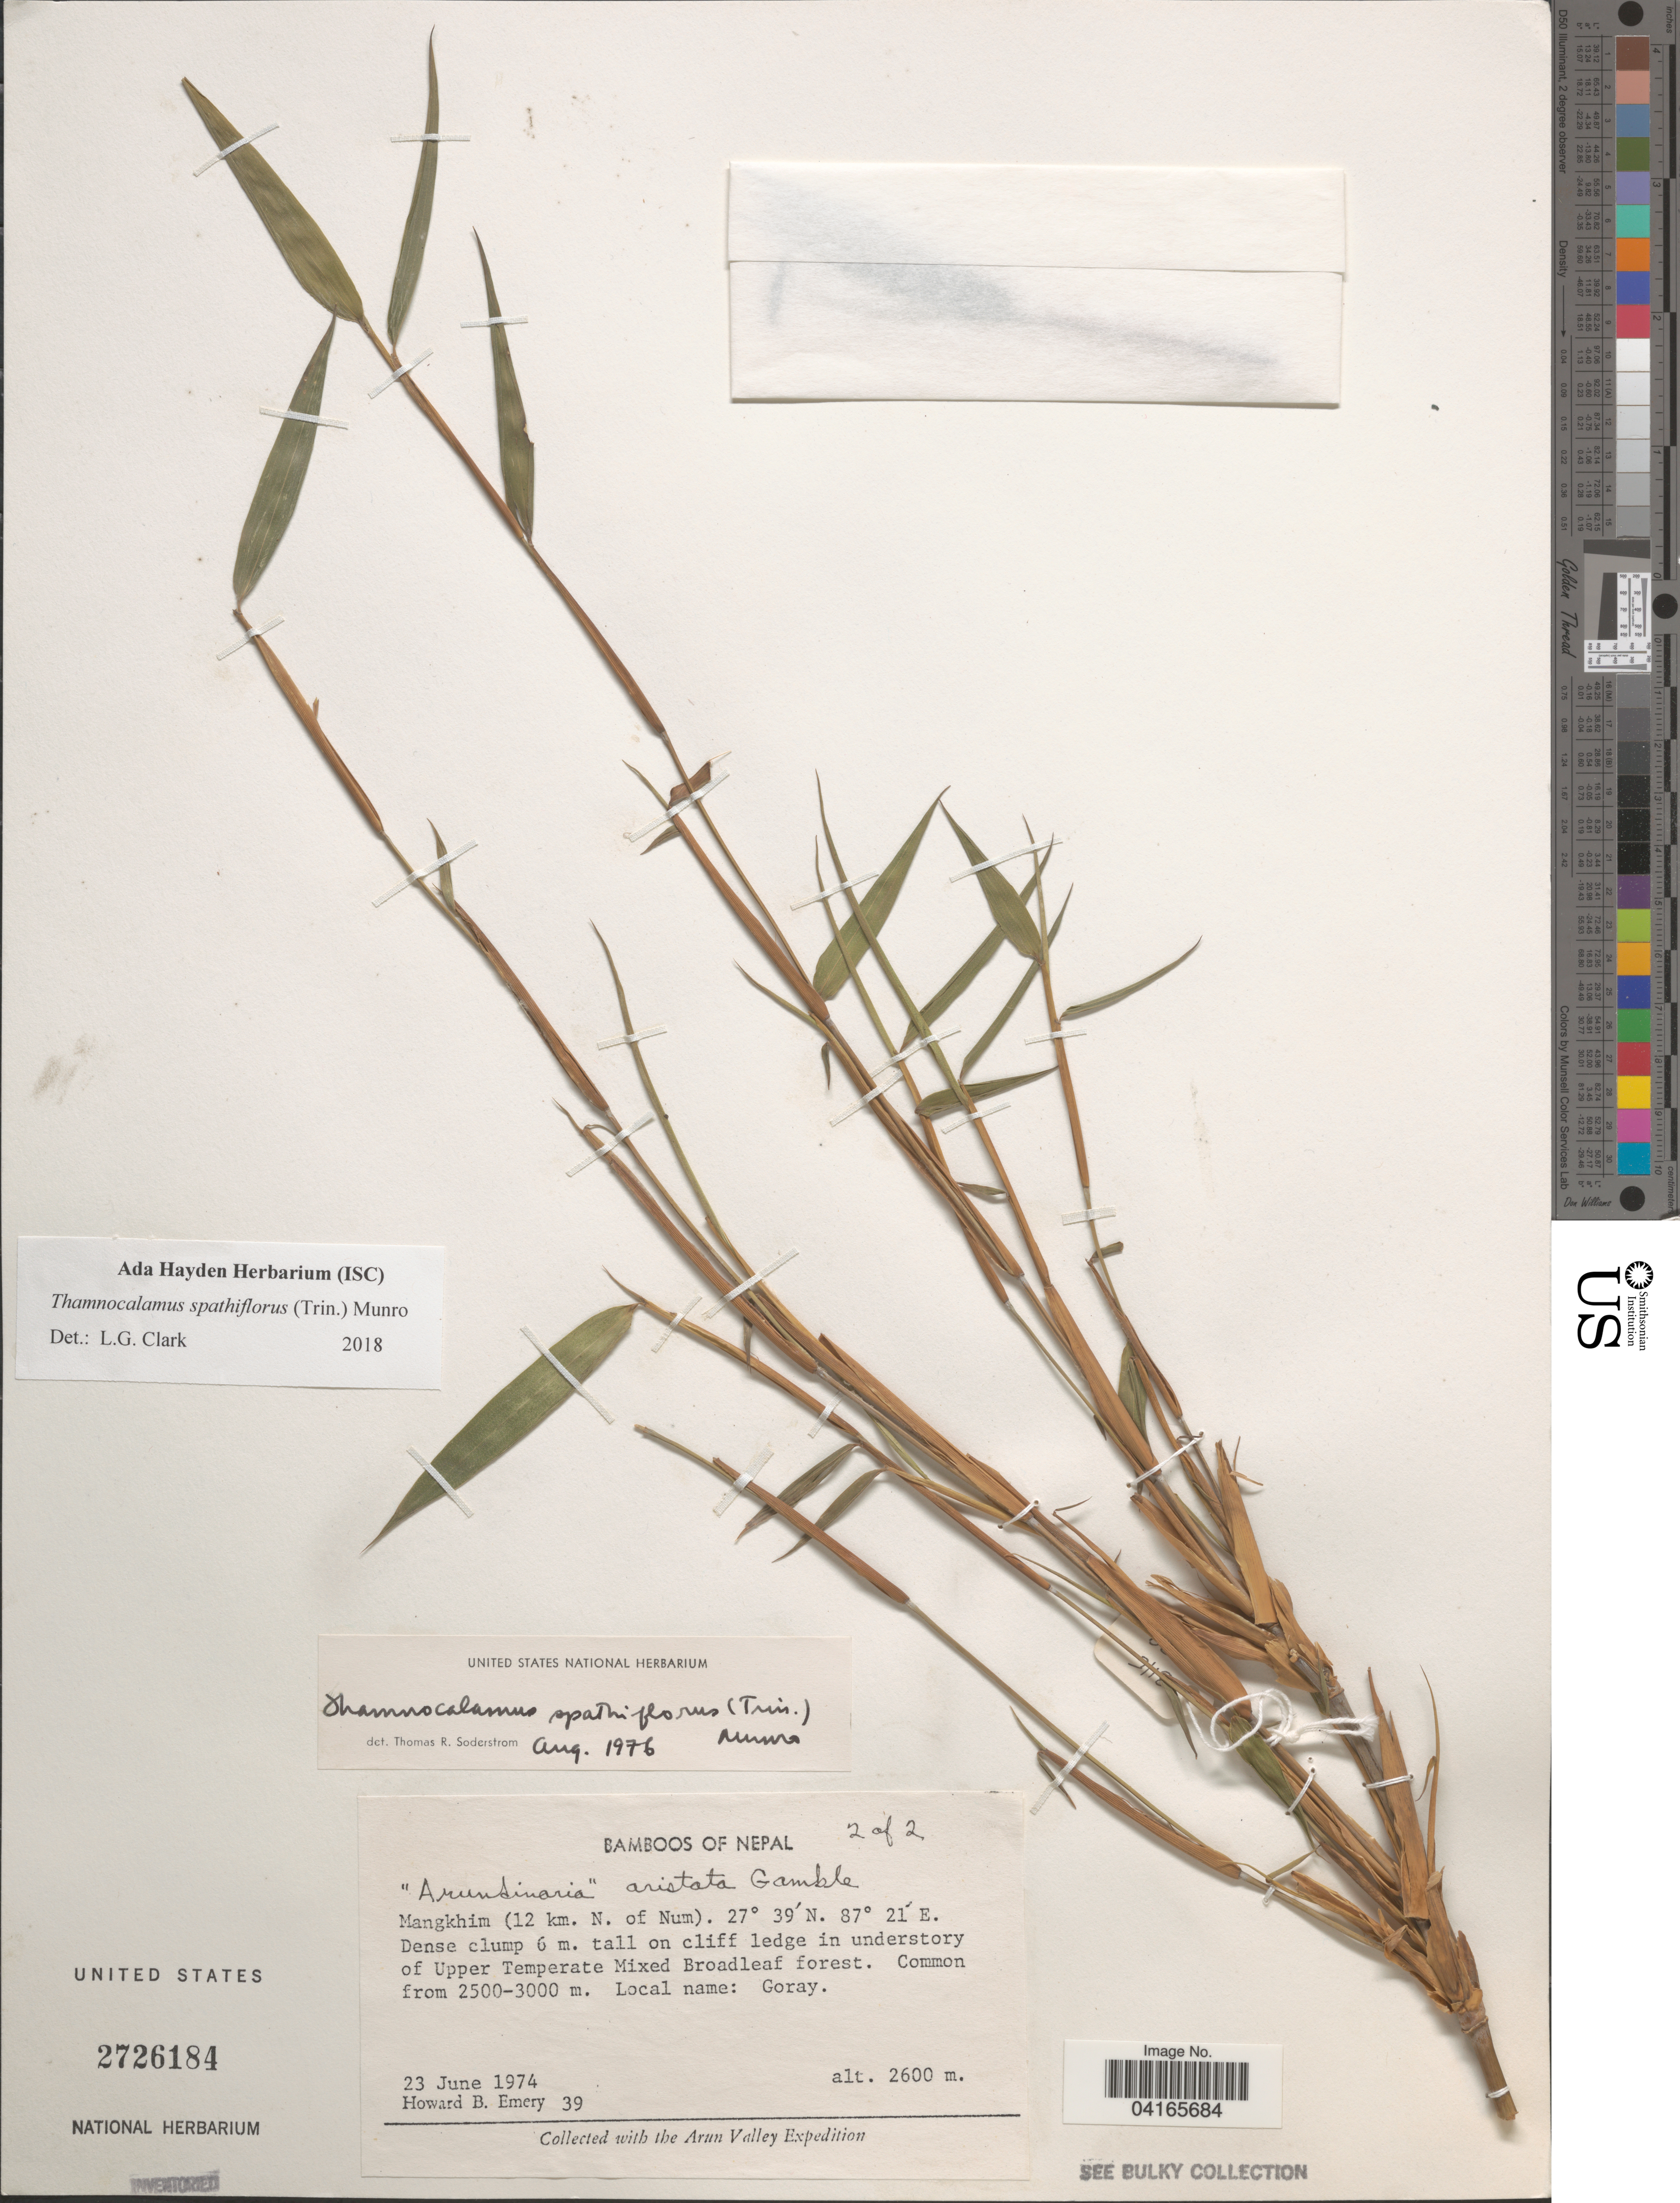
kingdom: Plantae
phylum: Tracheophyta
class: Liliopsida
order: Poales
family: Poaceae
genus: Thamnocalamus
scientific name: Thamnocalamus spathiflorus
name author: (Trin.) Munro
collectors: H. B. Emery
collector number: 39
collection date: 1974-06-23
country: Nepal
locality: Mangkhim (12 km. N. of Num). The Arun Valley Expedition.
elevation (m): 2600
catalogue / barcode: US 2726184